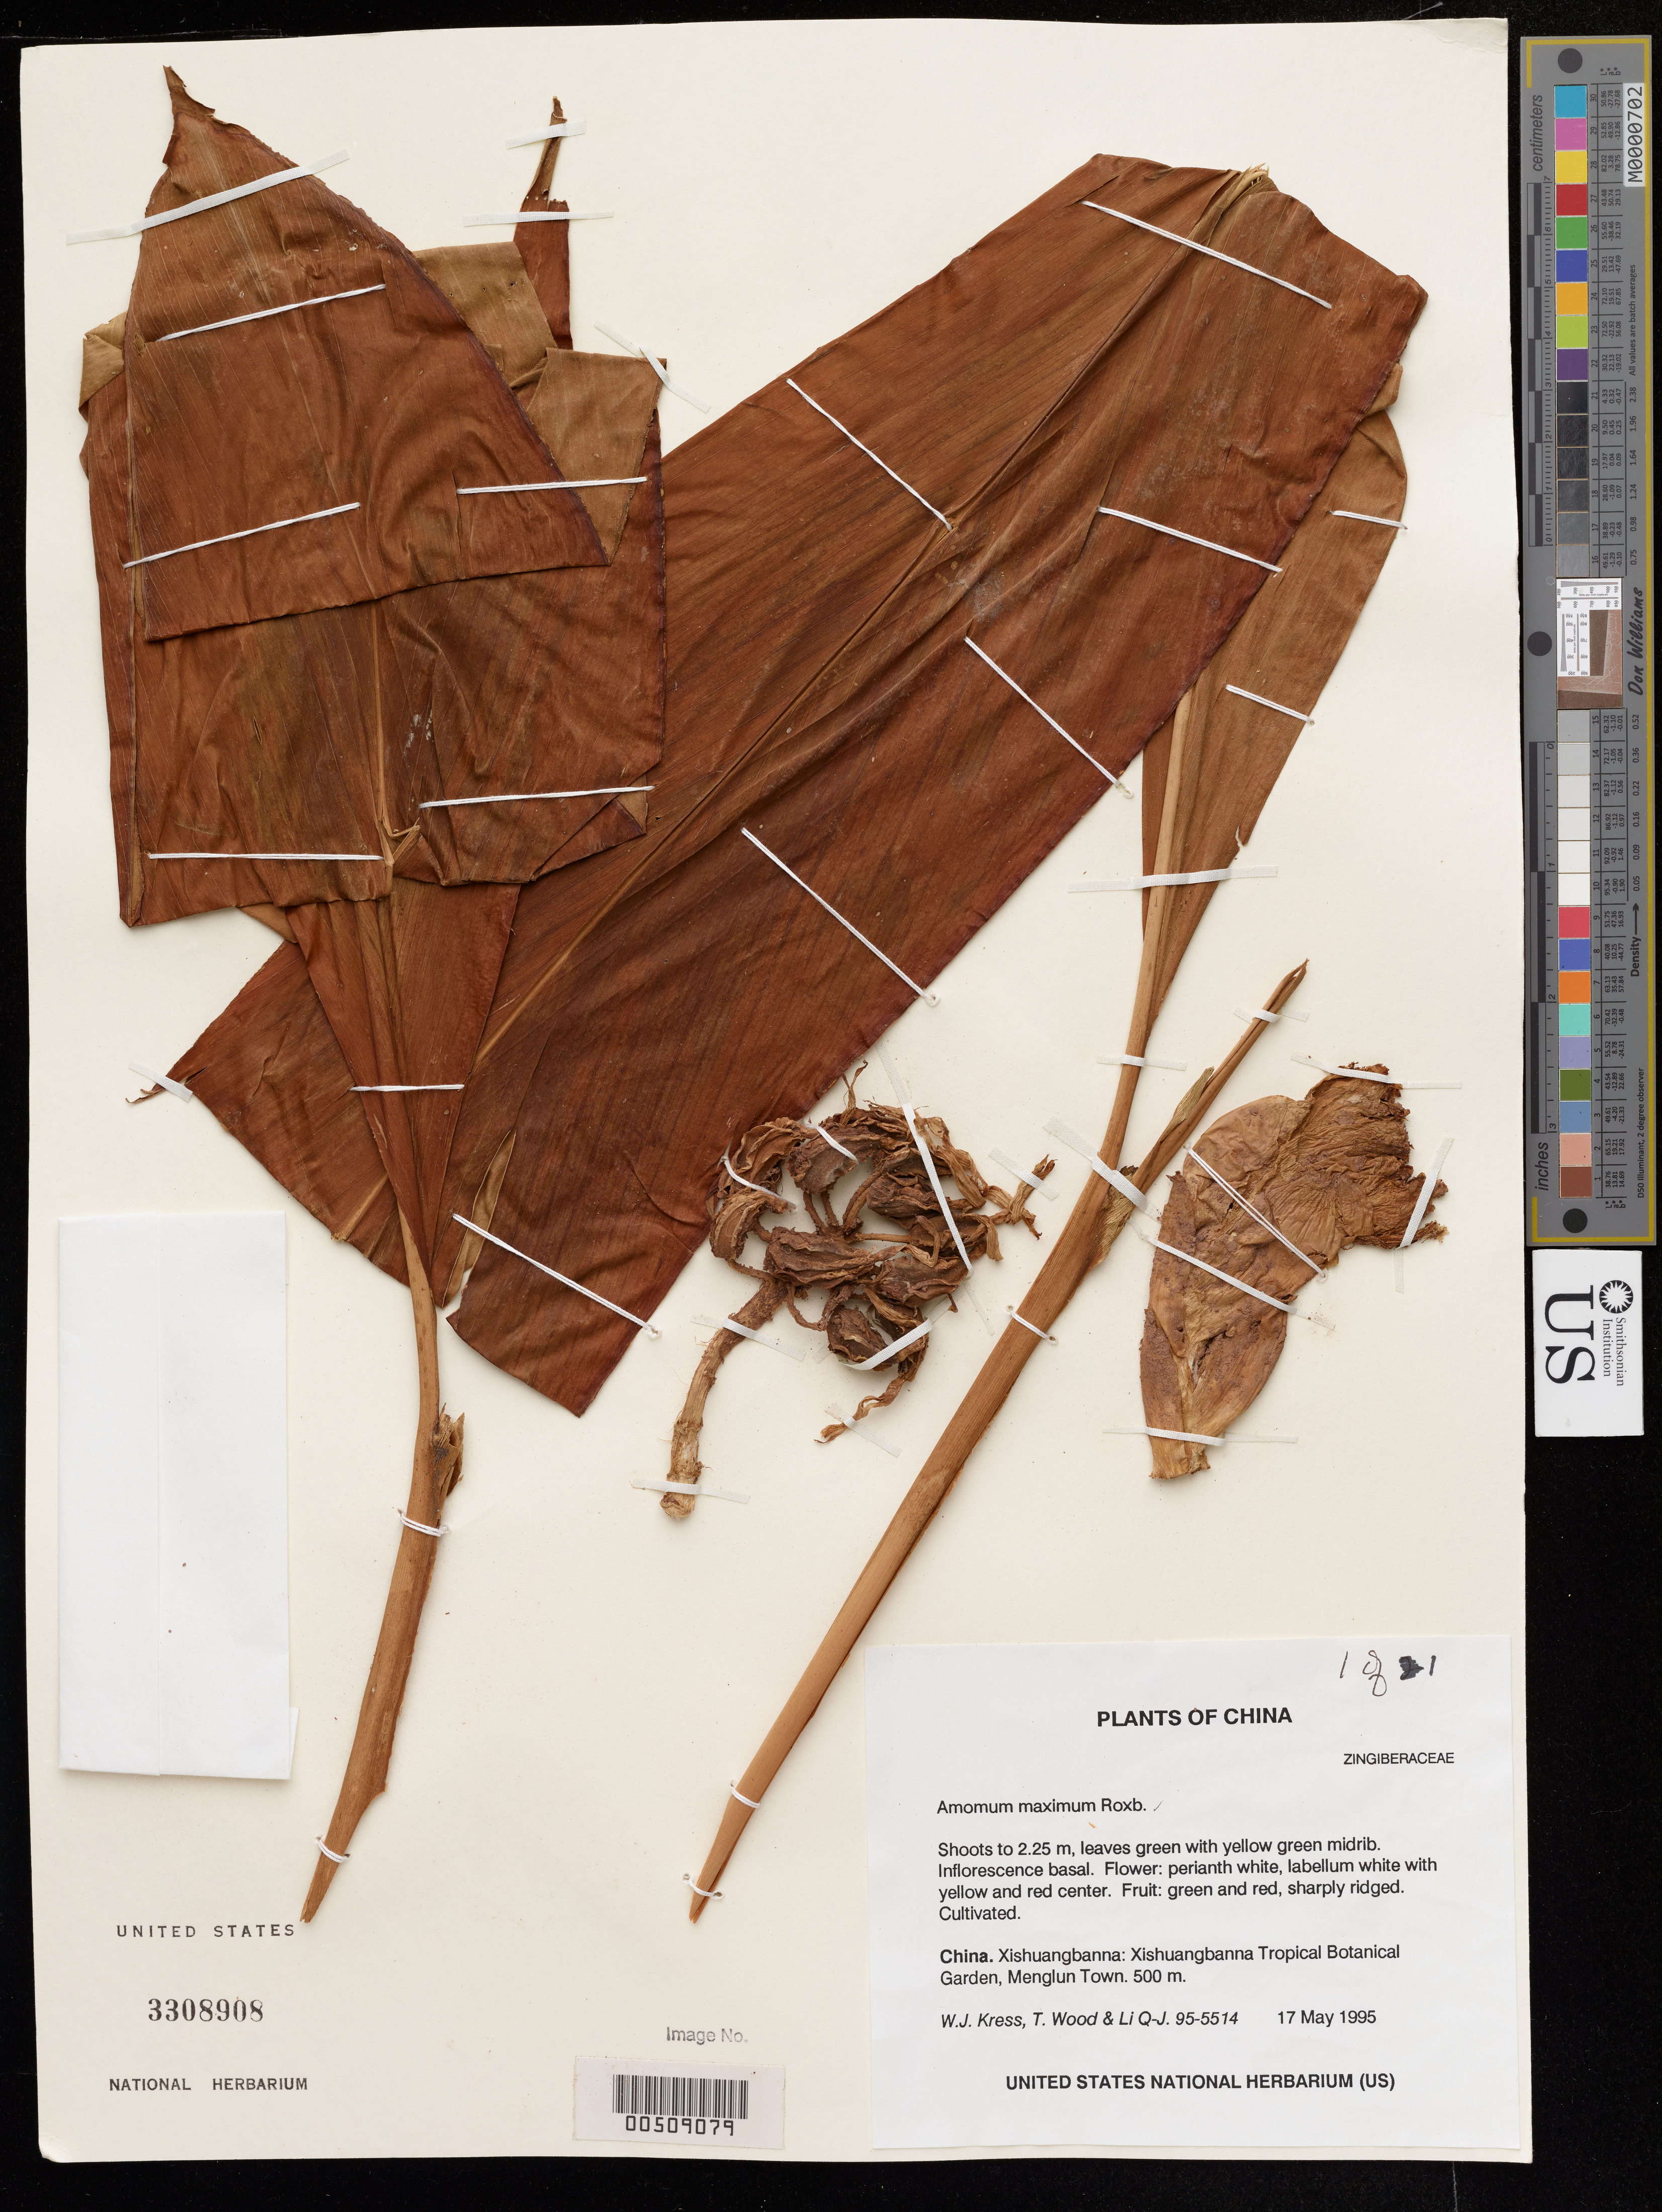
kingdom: Plantae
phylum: Tracheophyta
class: Liliopsida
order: Zingiberales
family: Zingiberaceae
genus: Amomum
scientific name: Amomum maximum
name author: Roxb.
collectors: W. J. Kress, T. Wood & Q. J. Li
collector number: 95-5514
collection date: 1995-05-17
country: China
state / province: Yunnan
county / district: Xishuangbanna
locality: Xishuangbanna Tropical Botanical Garden, Menglun Town.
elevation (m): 500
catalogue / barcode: US 3308908